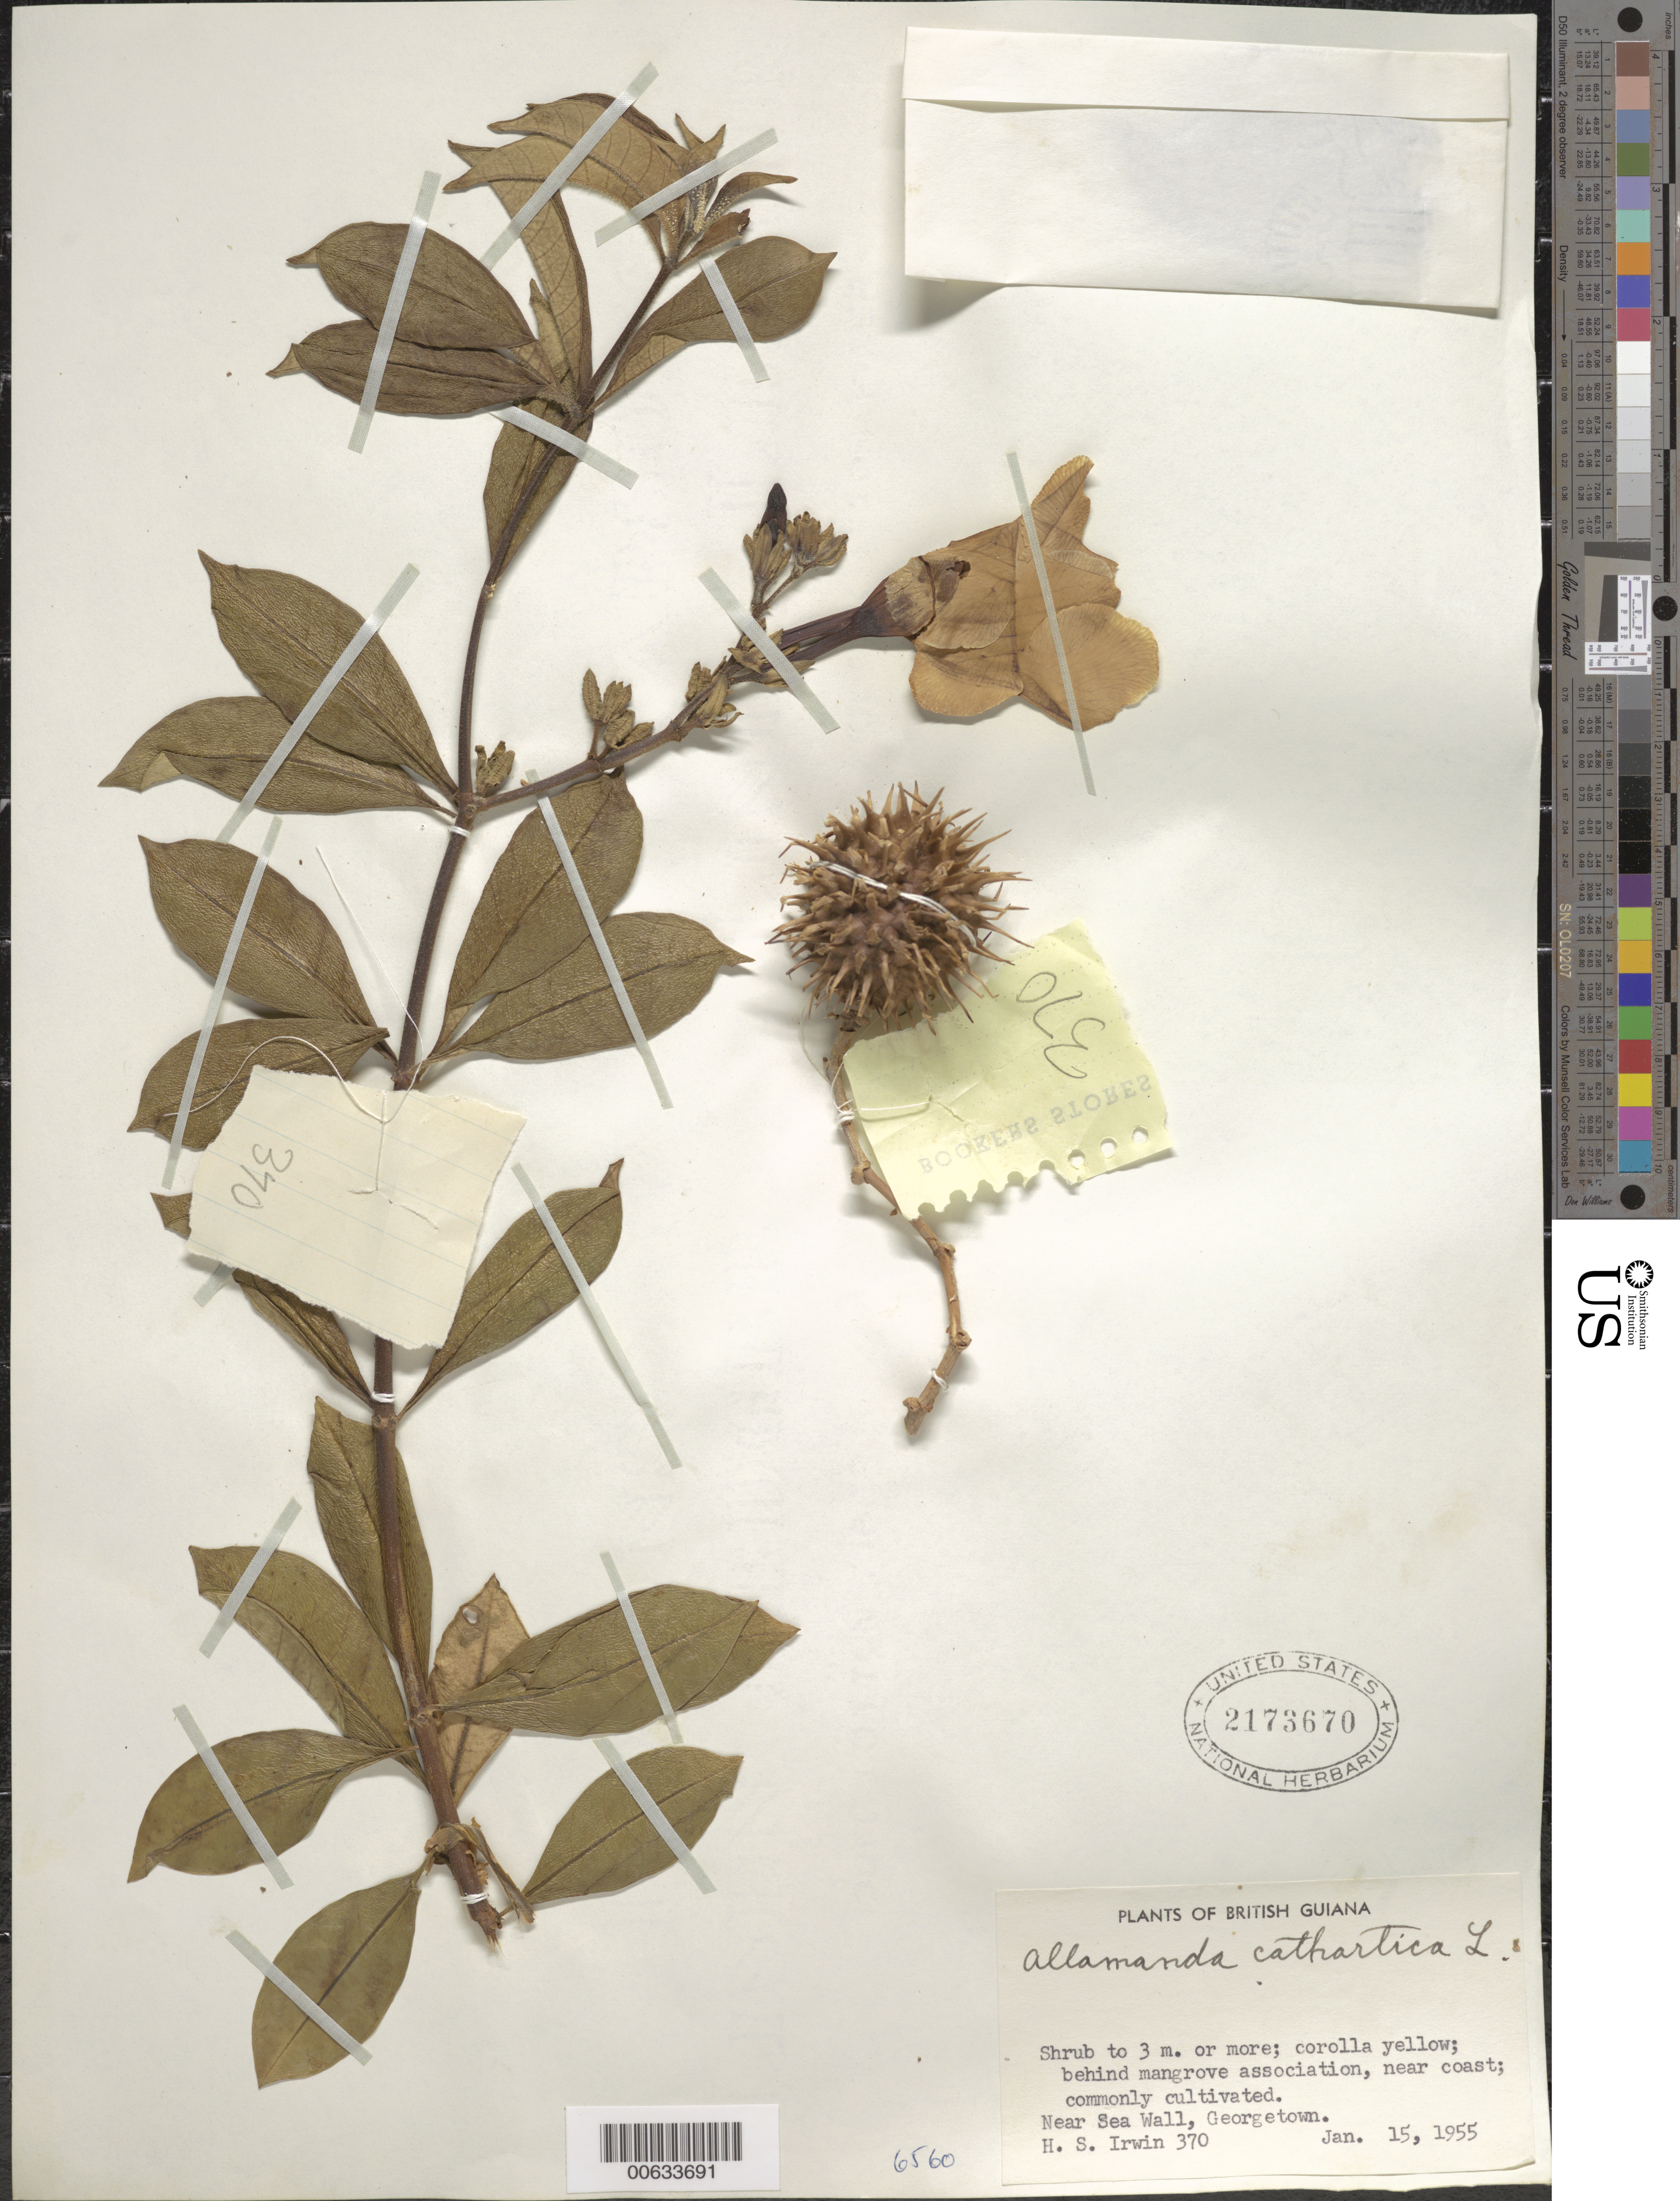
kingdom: Plantae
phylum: Tracheophyta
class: Magnoliopsida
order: Gentianales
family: Apocynaceae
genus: Allamanda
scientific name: Allamanda cathartica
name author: L.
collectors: H. Irwin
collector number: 370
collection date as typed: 15-Jan-55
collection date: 1955-01-15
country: Guyana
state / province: Demerara-Mahaica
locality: Georgetown, near sea wall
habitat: Behind mangrove association, near coast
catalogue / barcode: US 2173670